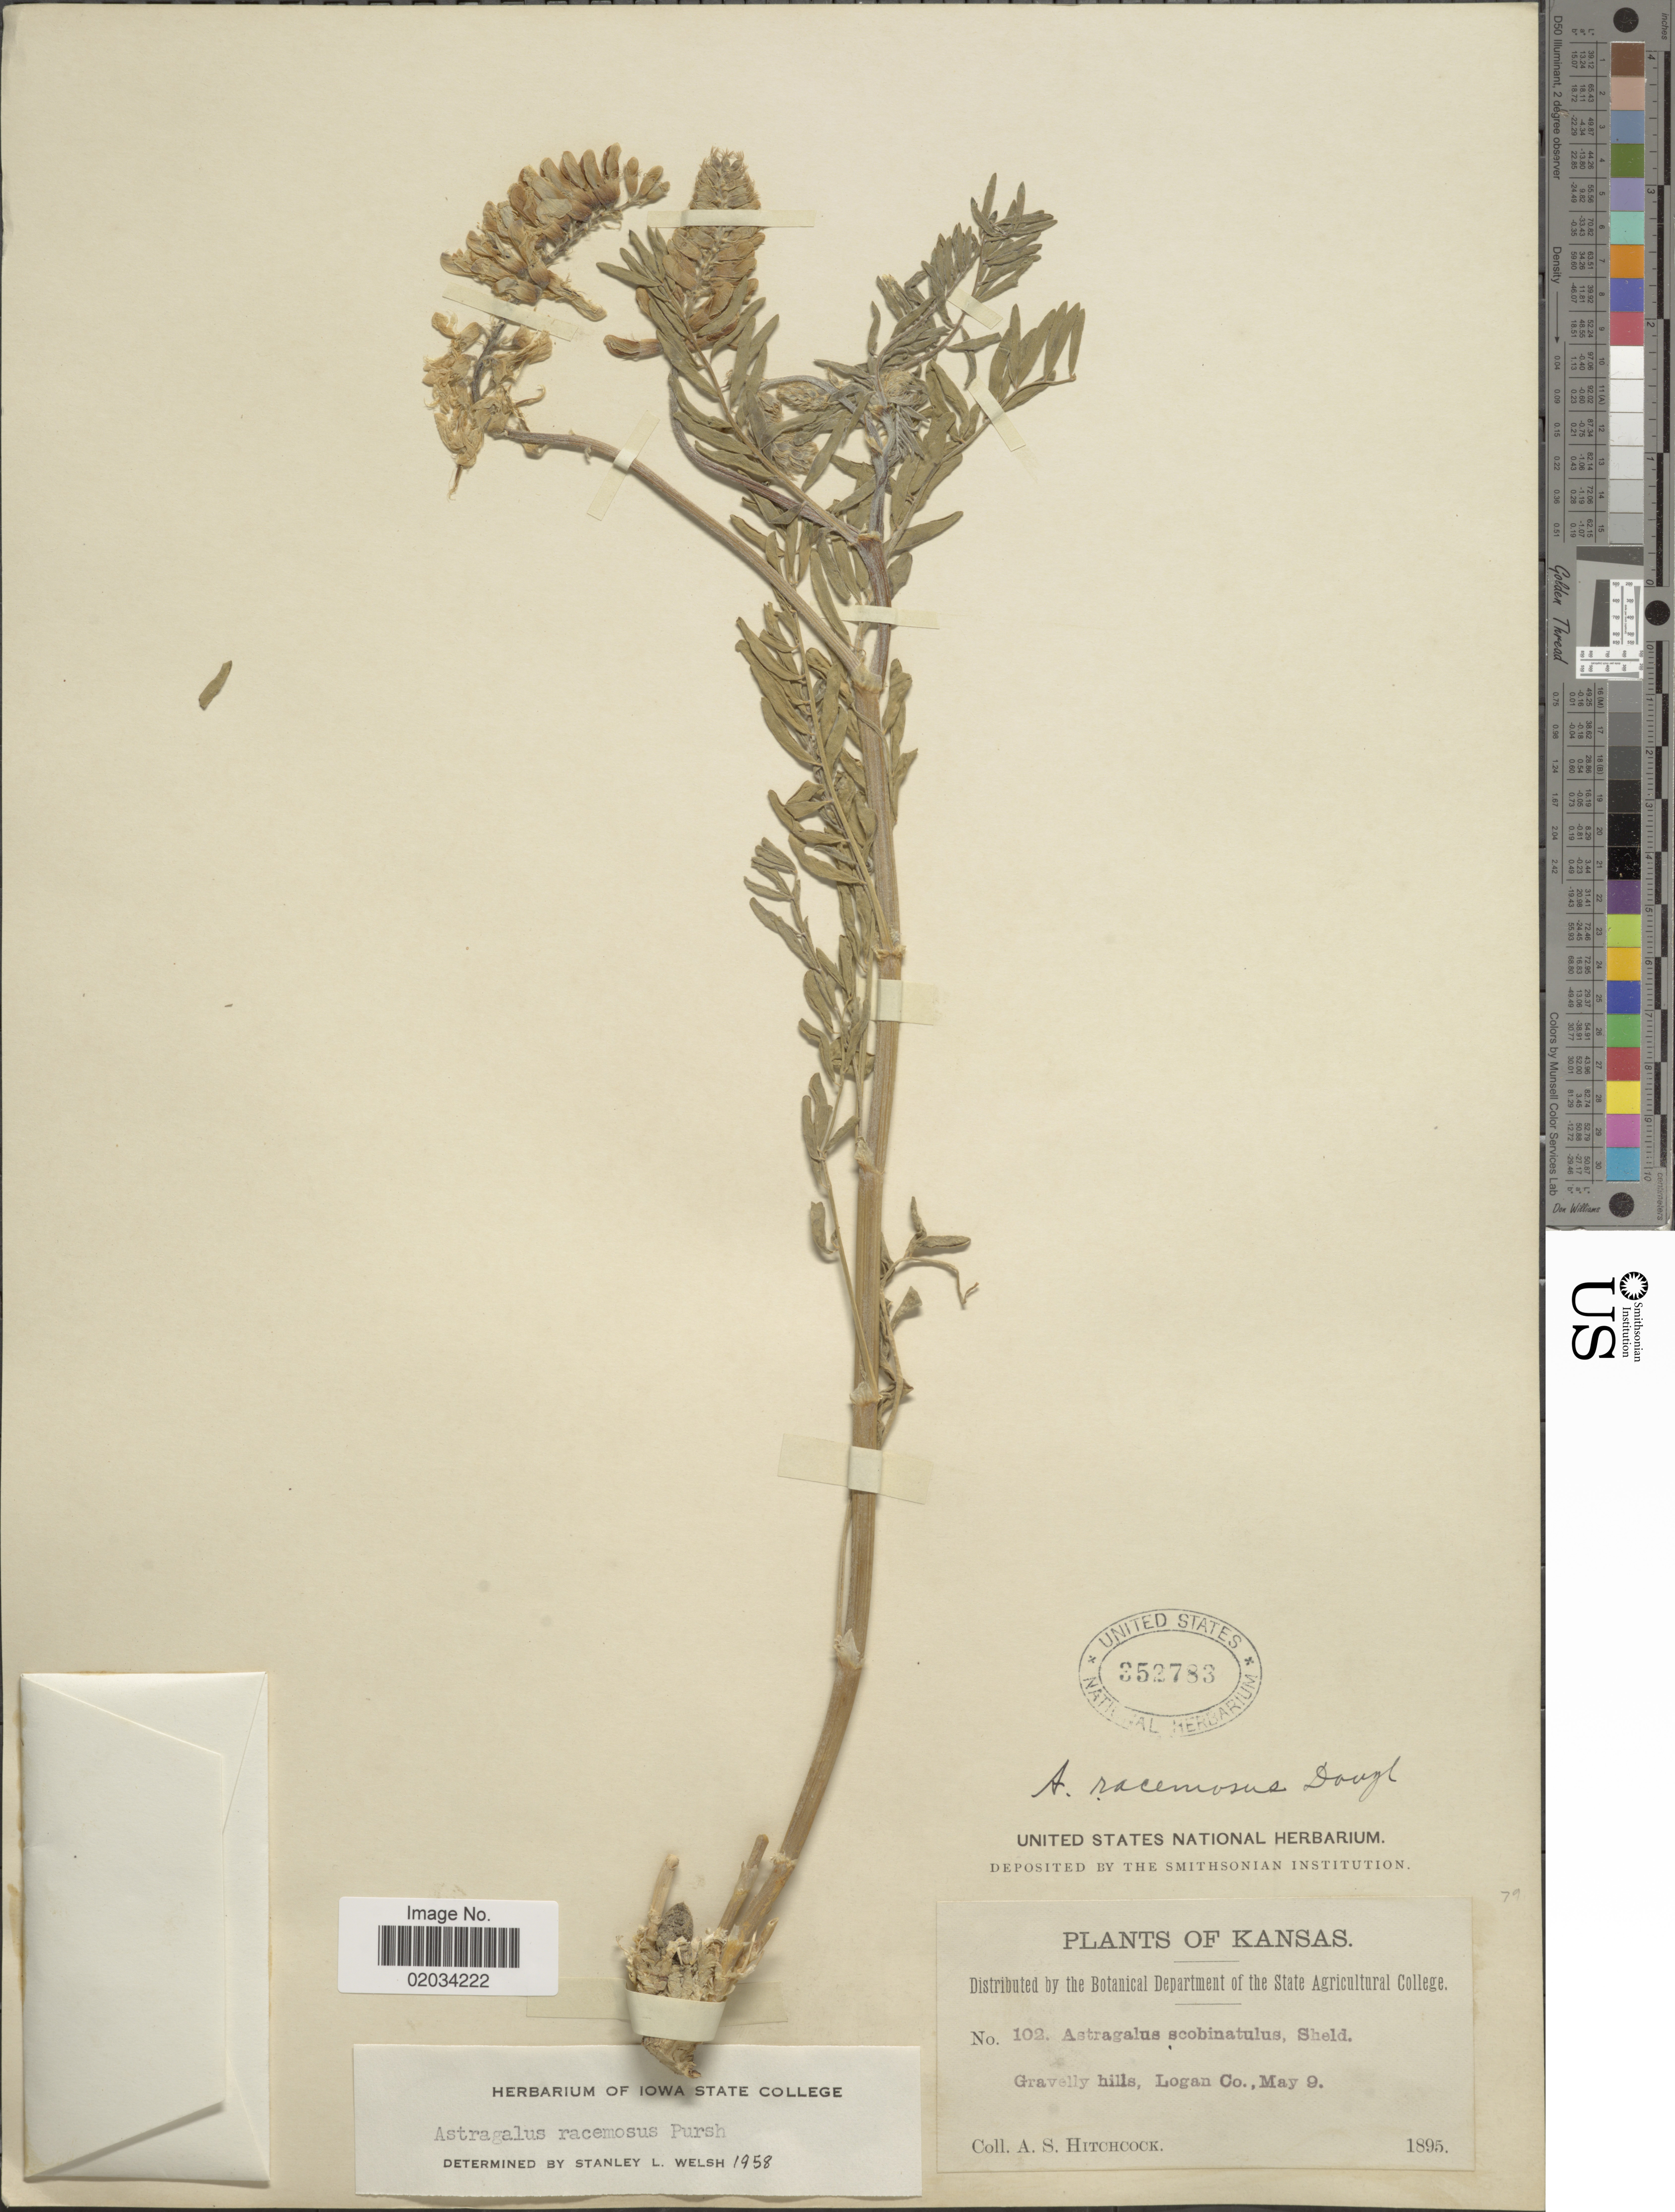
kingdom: Plantae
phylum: Tracheophyta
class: Magnoliopsida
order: Fabales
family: Fabaceae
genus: Astragalus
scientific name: Astragalus racemosus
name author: Pursh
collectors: A. S. Hitchcock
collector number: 102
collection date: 1895-05-09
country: United States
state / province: Kansas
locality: Gravelly hills, Loganp Co.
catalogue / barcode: US 352783